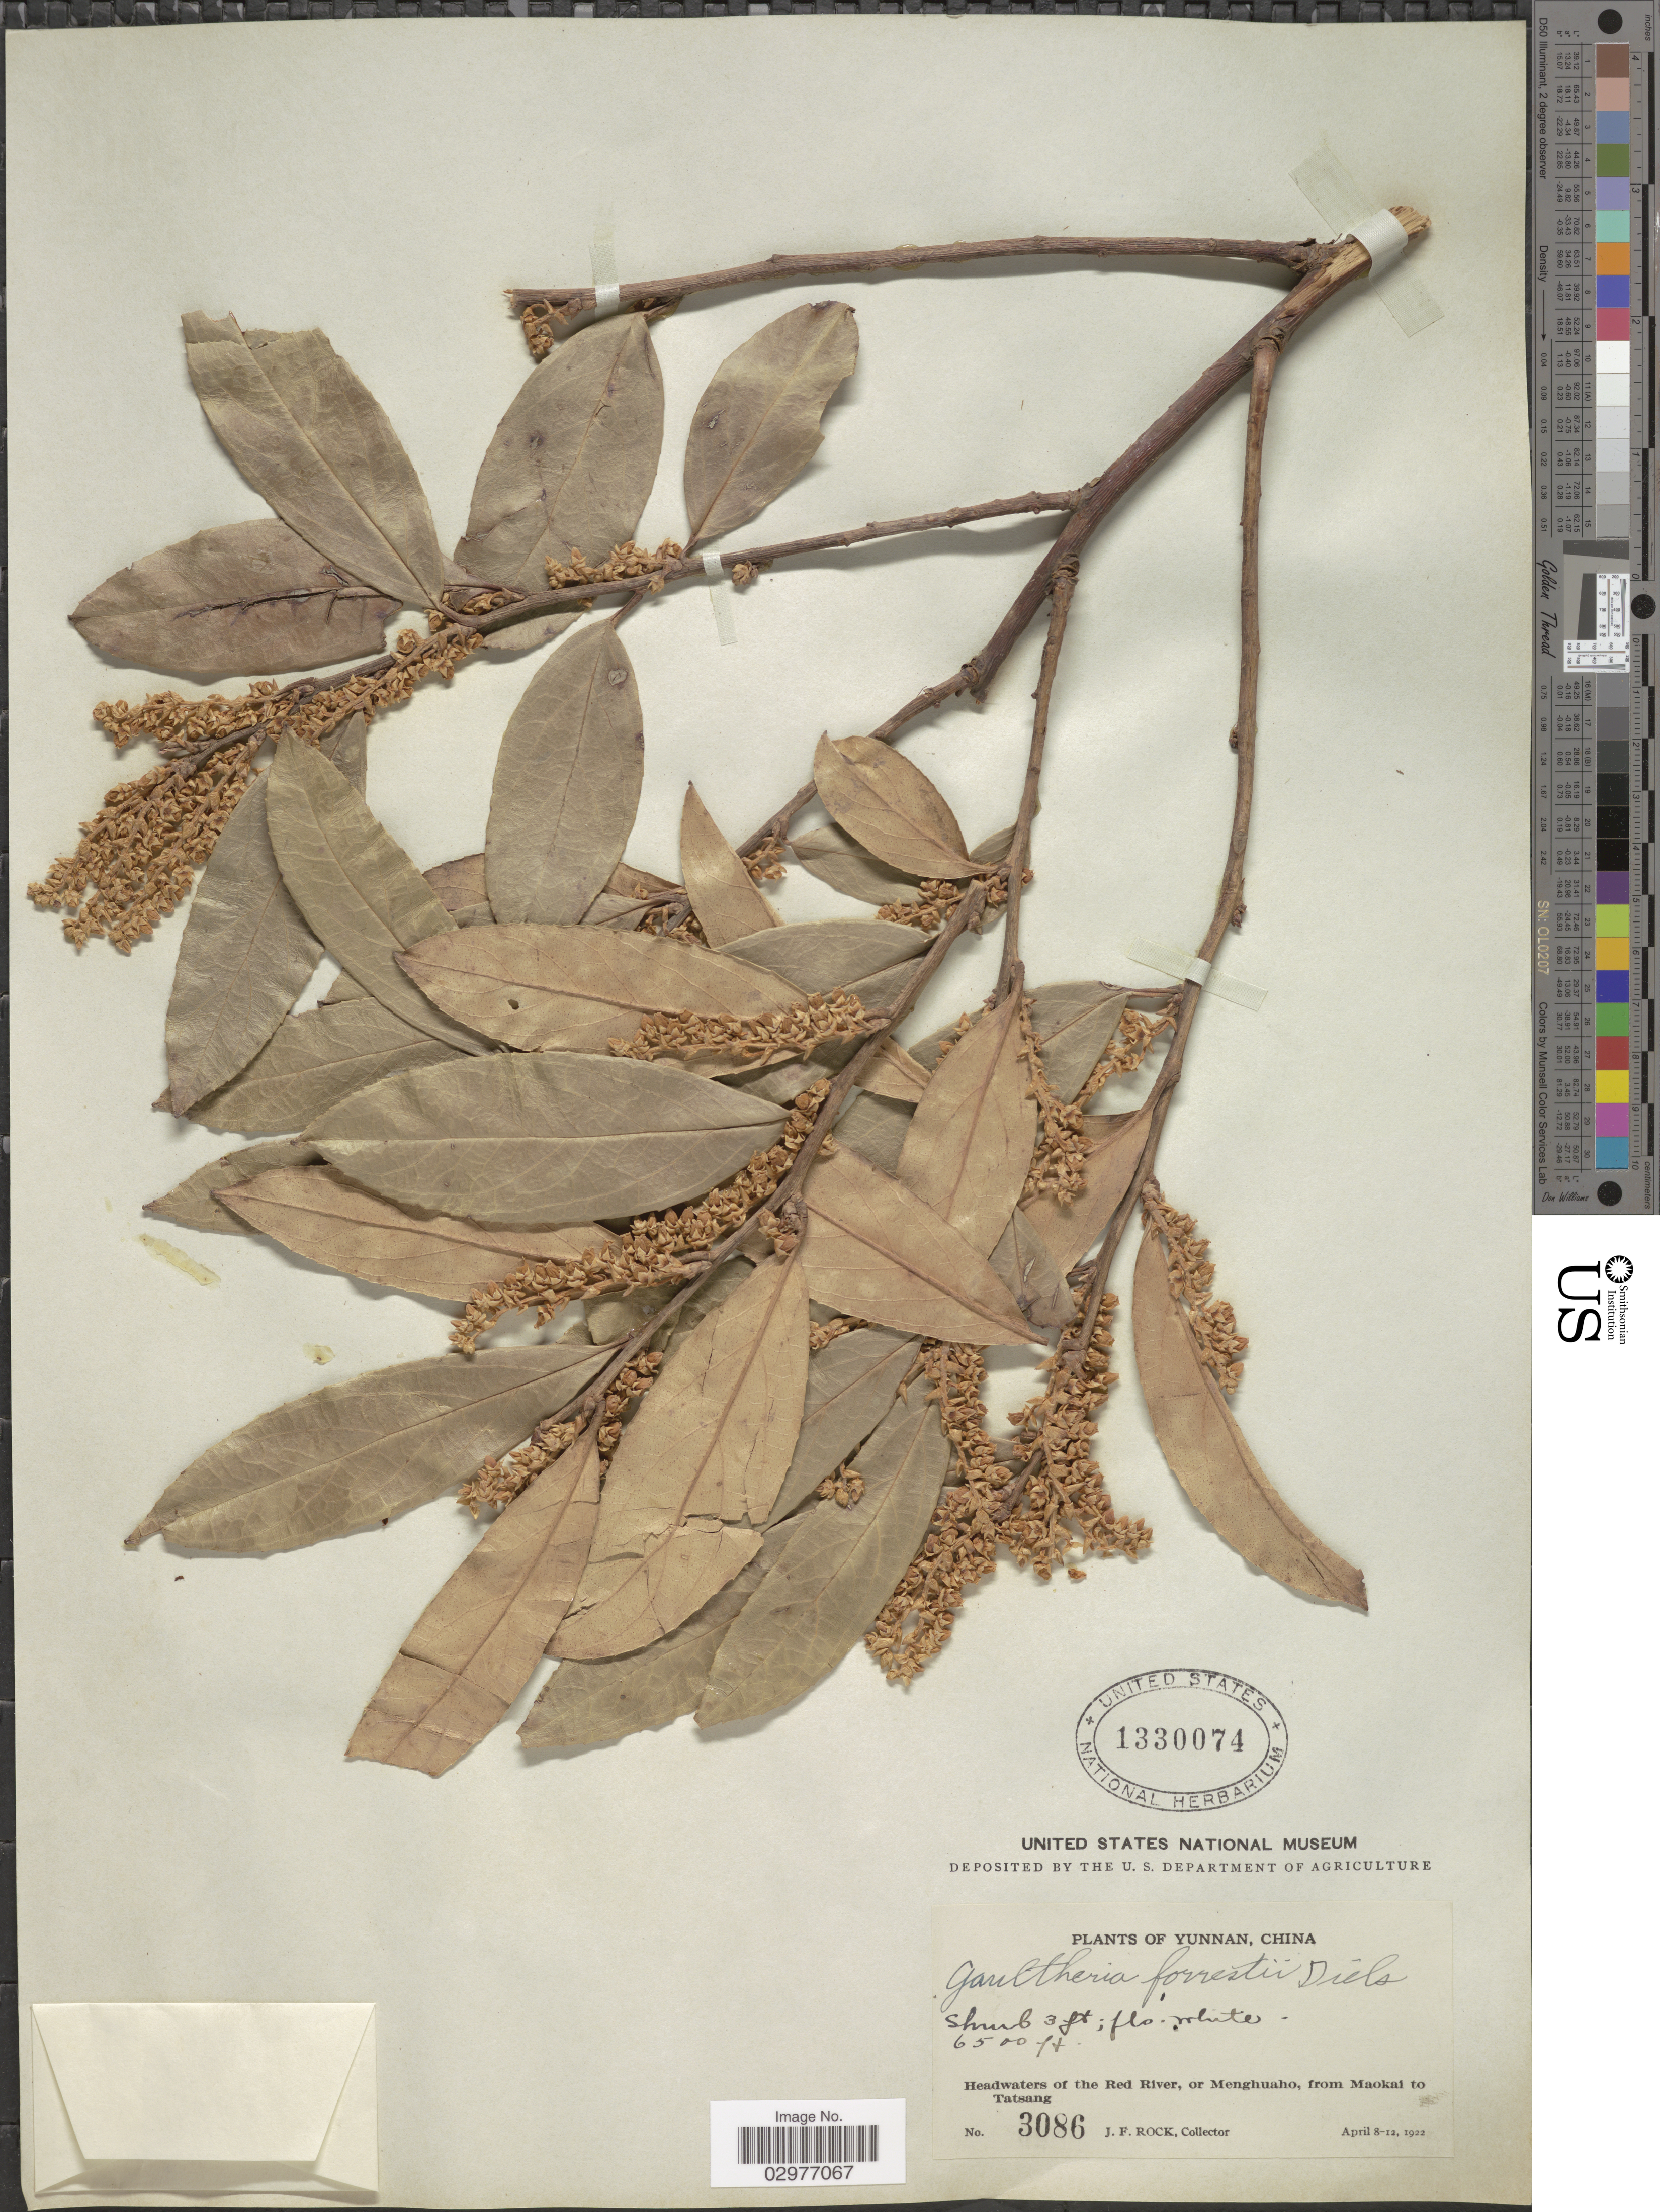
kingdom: Plantae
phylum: Tracheophyta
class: Magnoliopsida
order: Ericales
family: Ericaceae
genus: Gaultheria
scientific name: Gaultheria forrestii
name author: Diels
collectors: J. Rock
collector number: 3086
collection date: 1922-04-08/1922-04-12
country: China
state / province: Yunnan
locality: Headwaters of the Red River, or Menghuaho, from Maokao to Tatsang.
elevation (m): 1981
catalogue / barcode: US 1330074